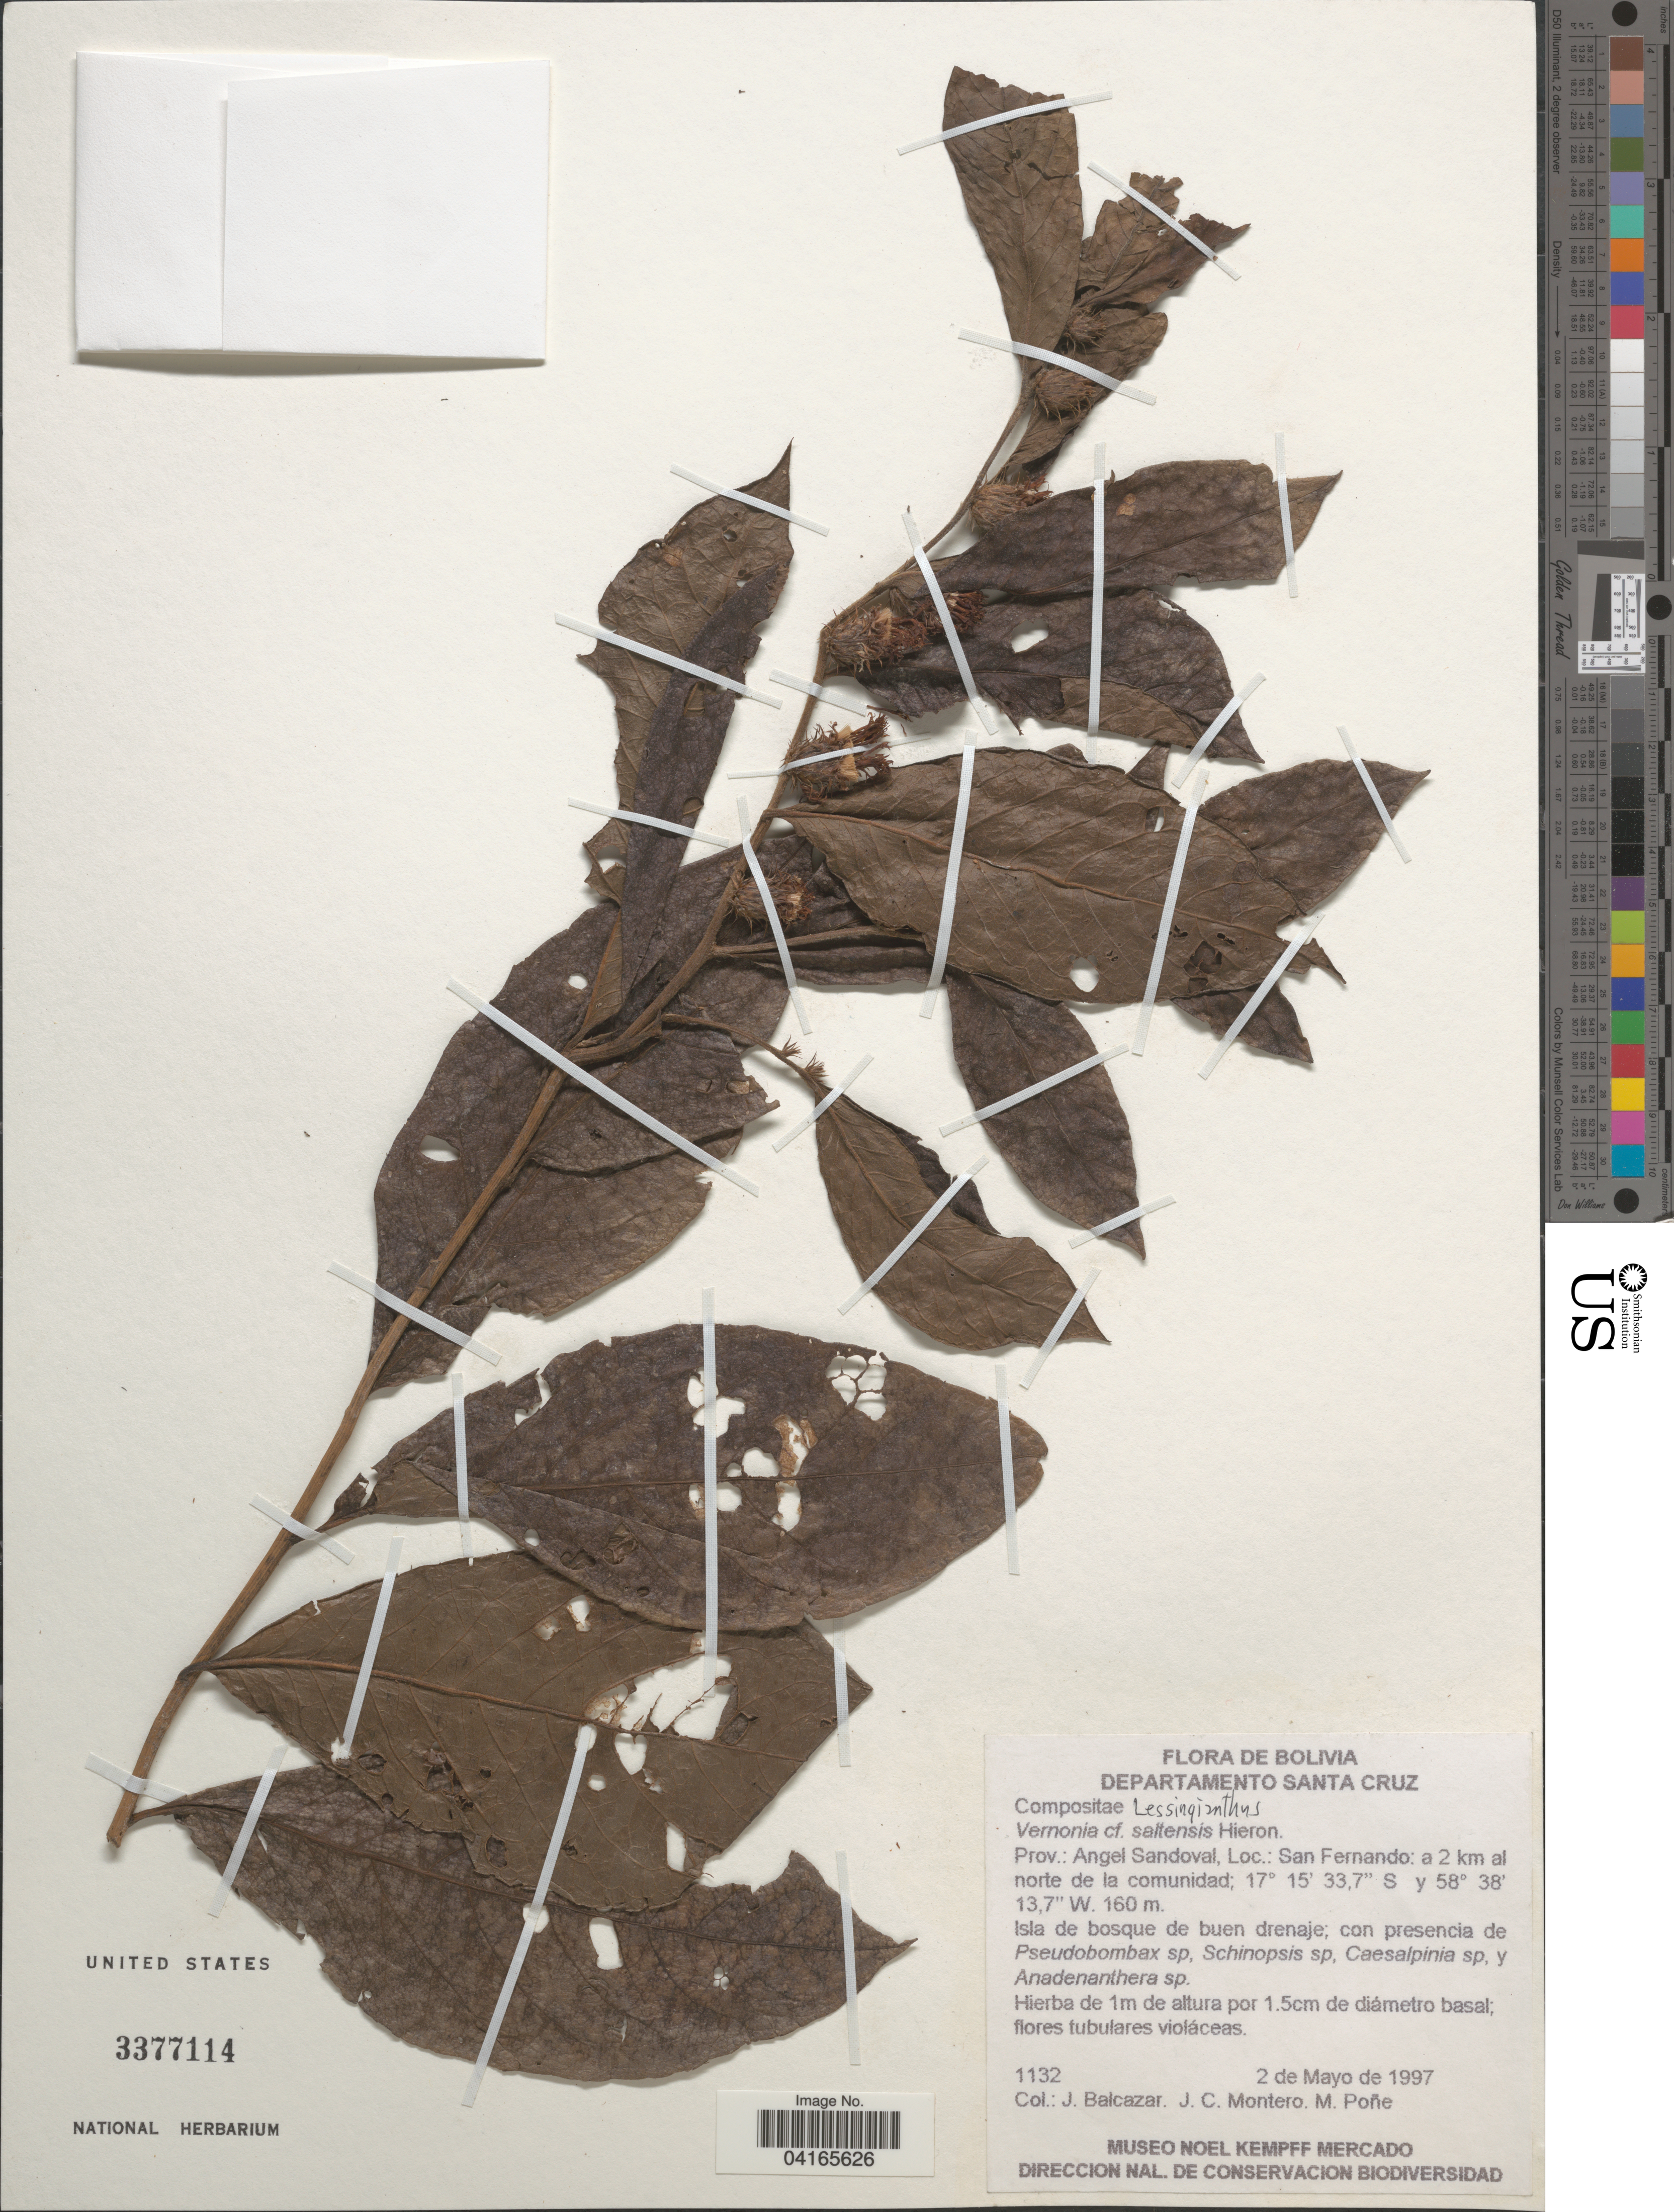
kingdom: Plantae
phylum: Tracheophyta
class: Magnoliopsida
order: Asterales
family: Asteraceae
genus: Vernonia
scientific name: Vernonia saltensis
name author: Hieron.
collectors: J. Balcazar, J. Montero & M. Poñe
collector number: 1132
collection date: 1997-05-02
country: Bolivia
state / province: Santa Cruz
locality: Departamento Santa Cruz. Prov.: Angel Sandoval. San Fernando: a 2 km al norte de la comunidad.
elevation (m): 160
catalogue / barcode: US 3377114